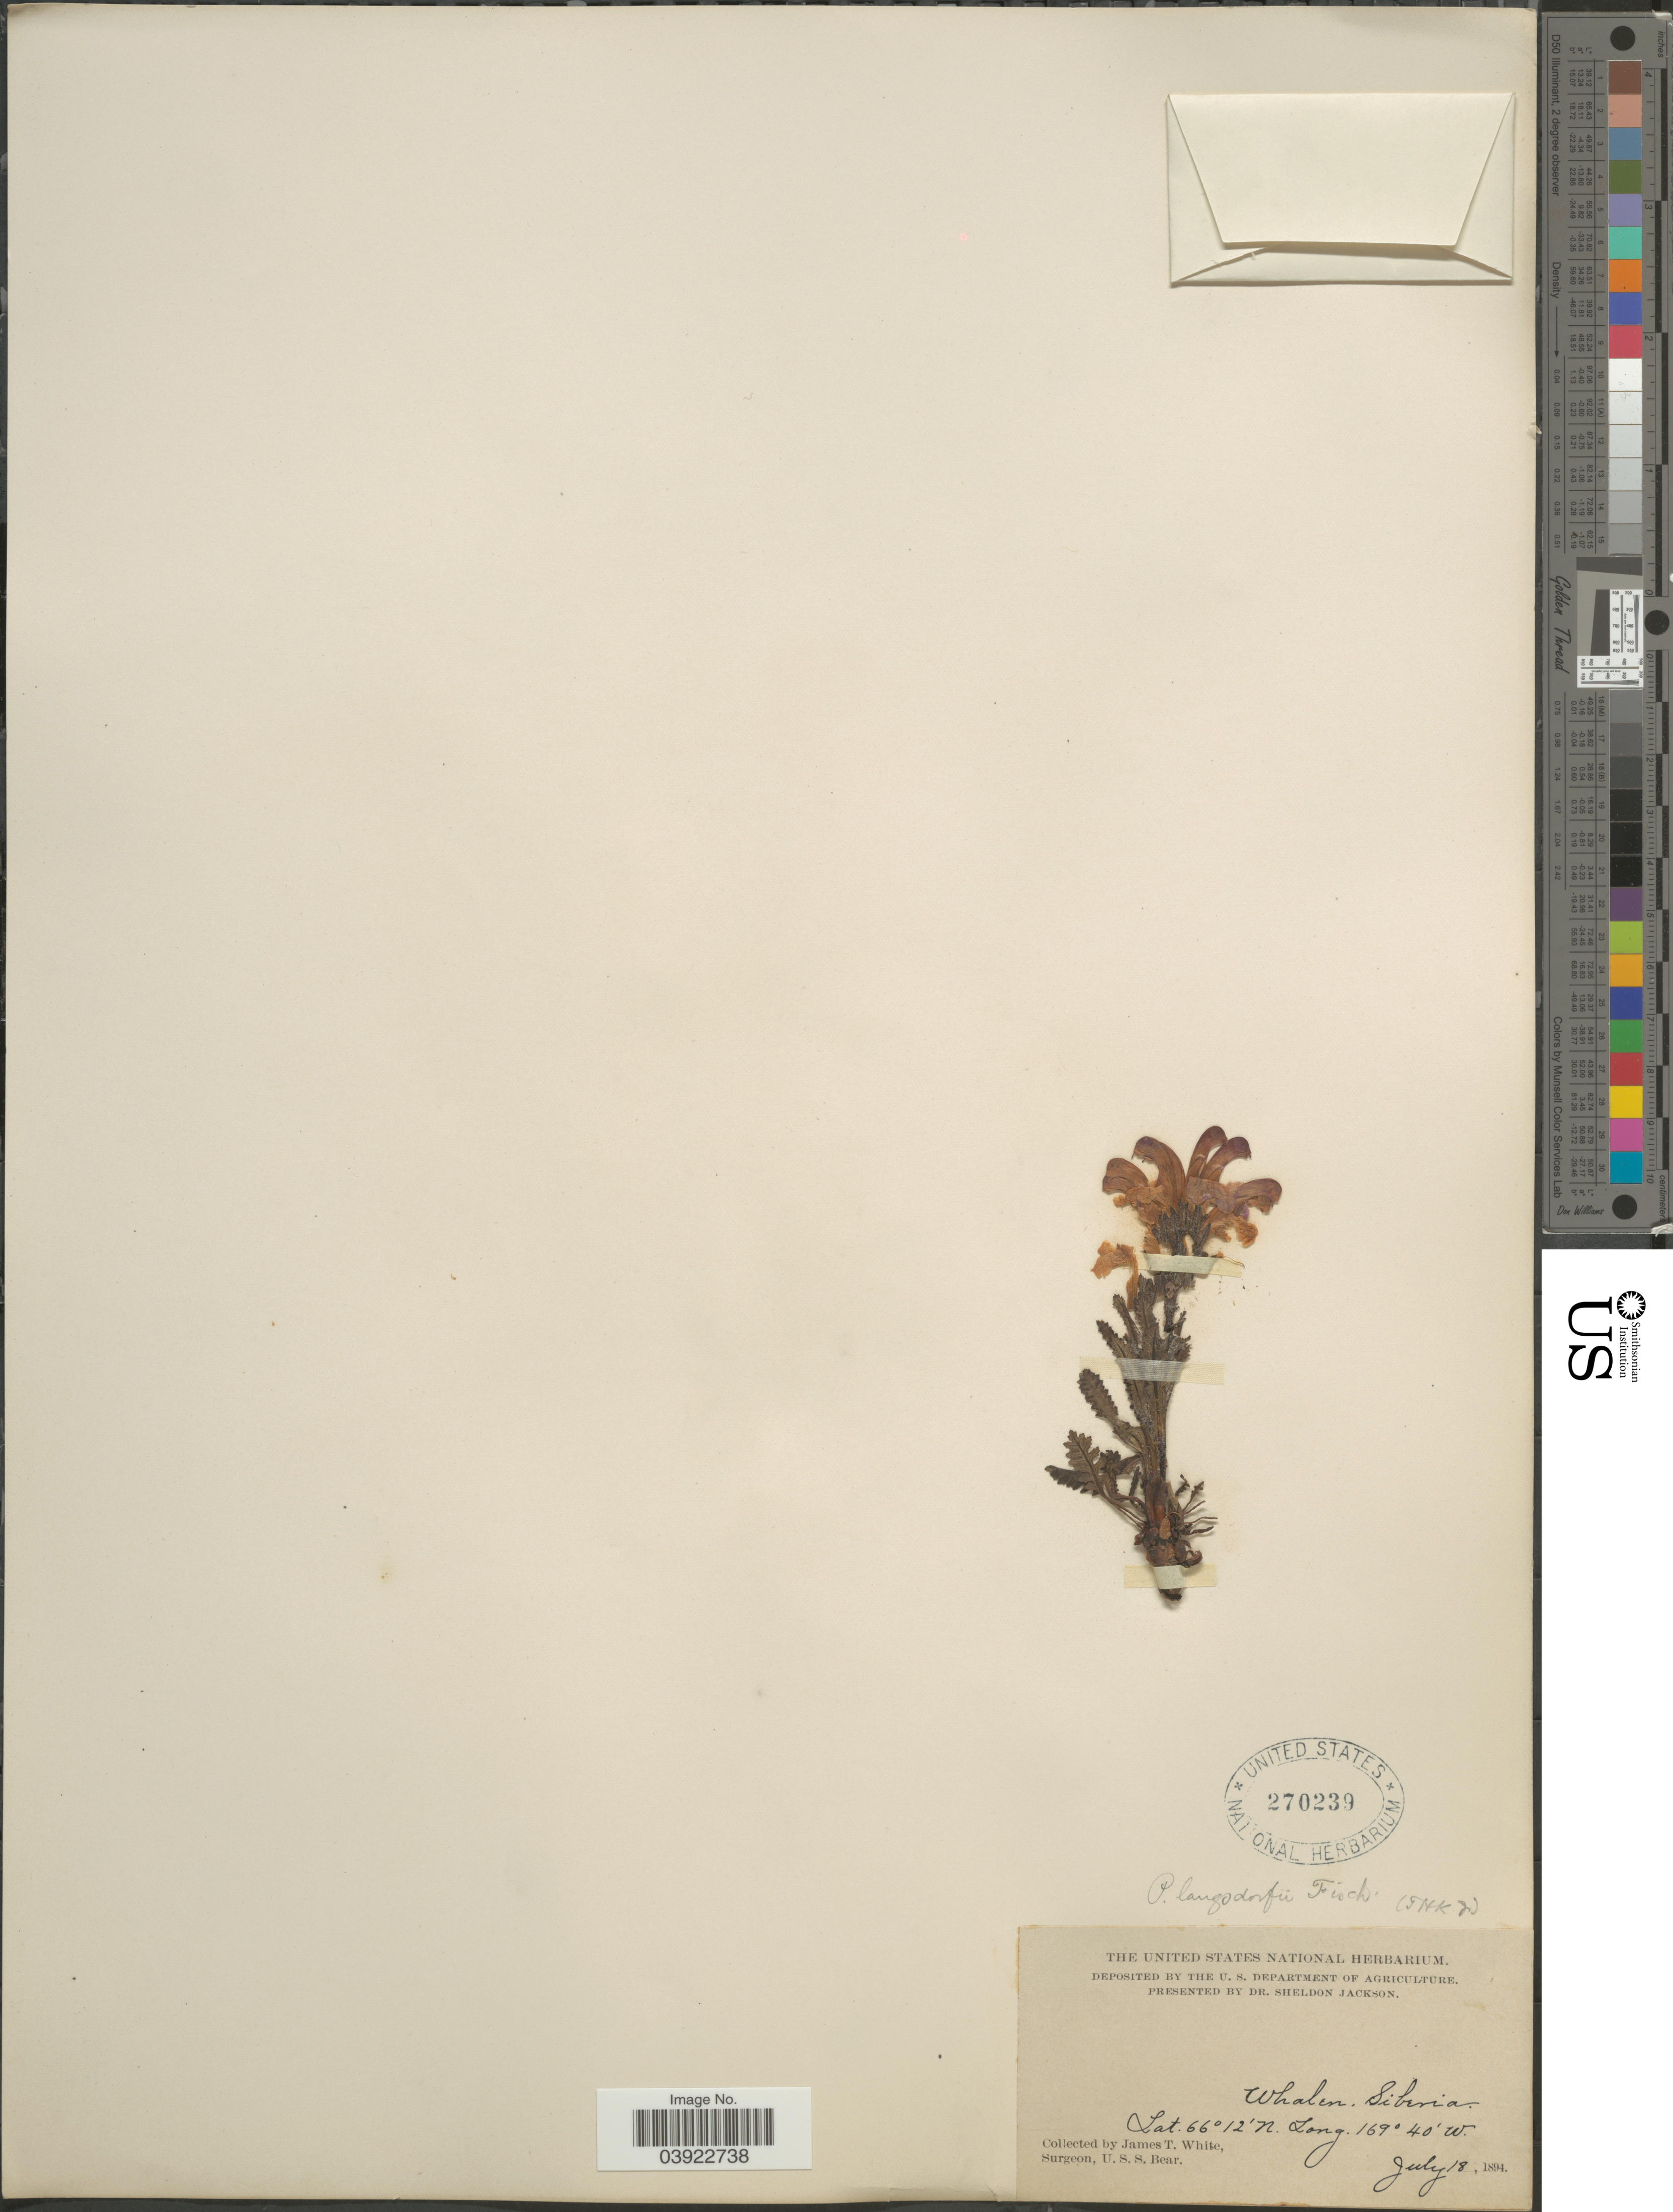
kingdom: Plantae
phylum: Tracheophyta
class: Magnoliopsida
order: Lamiales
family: Orobanchaceae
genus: Pedicularis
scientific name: Pedicularis langsdorffii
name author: Fisch. ex Steven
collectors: J. T. White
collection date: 1894-07-18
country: Russian Federation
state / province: Chukotka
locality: Whalen. Siberia.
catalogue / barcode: US 270239